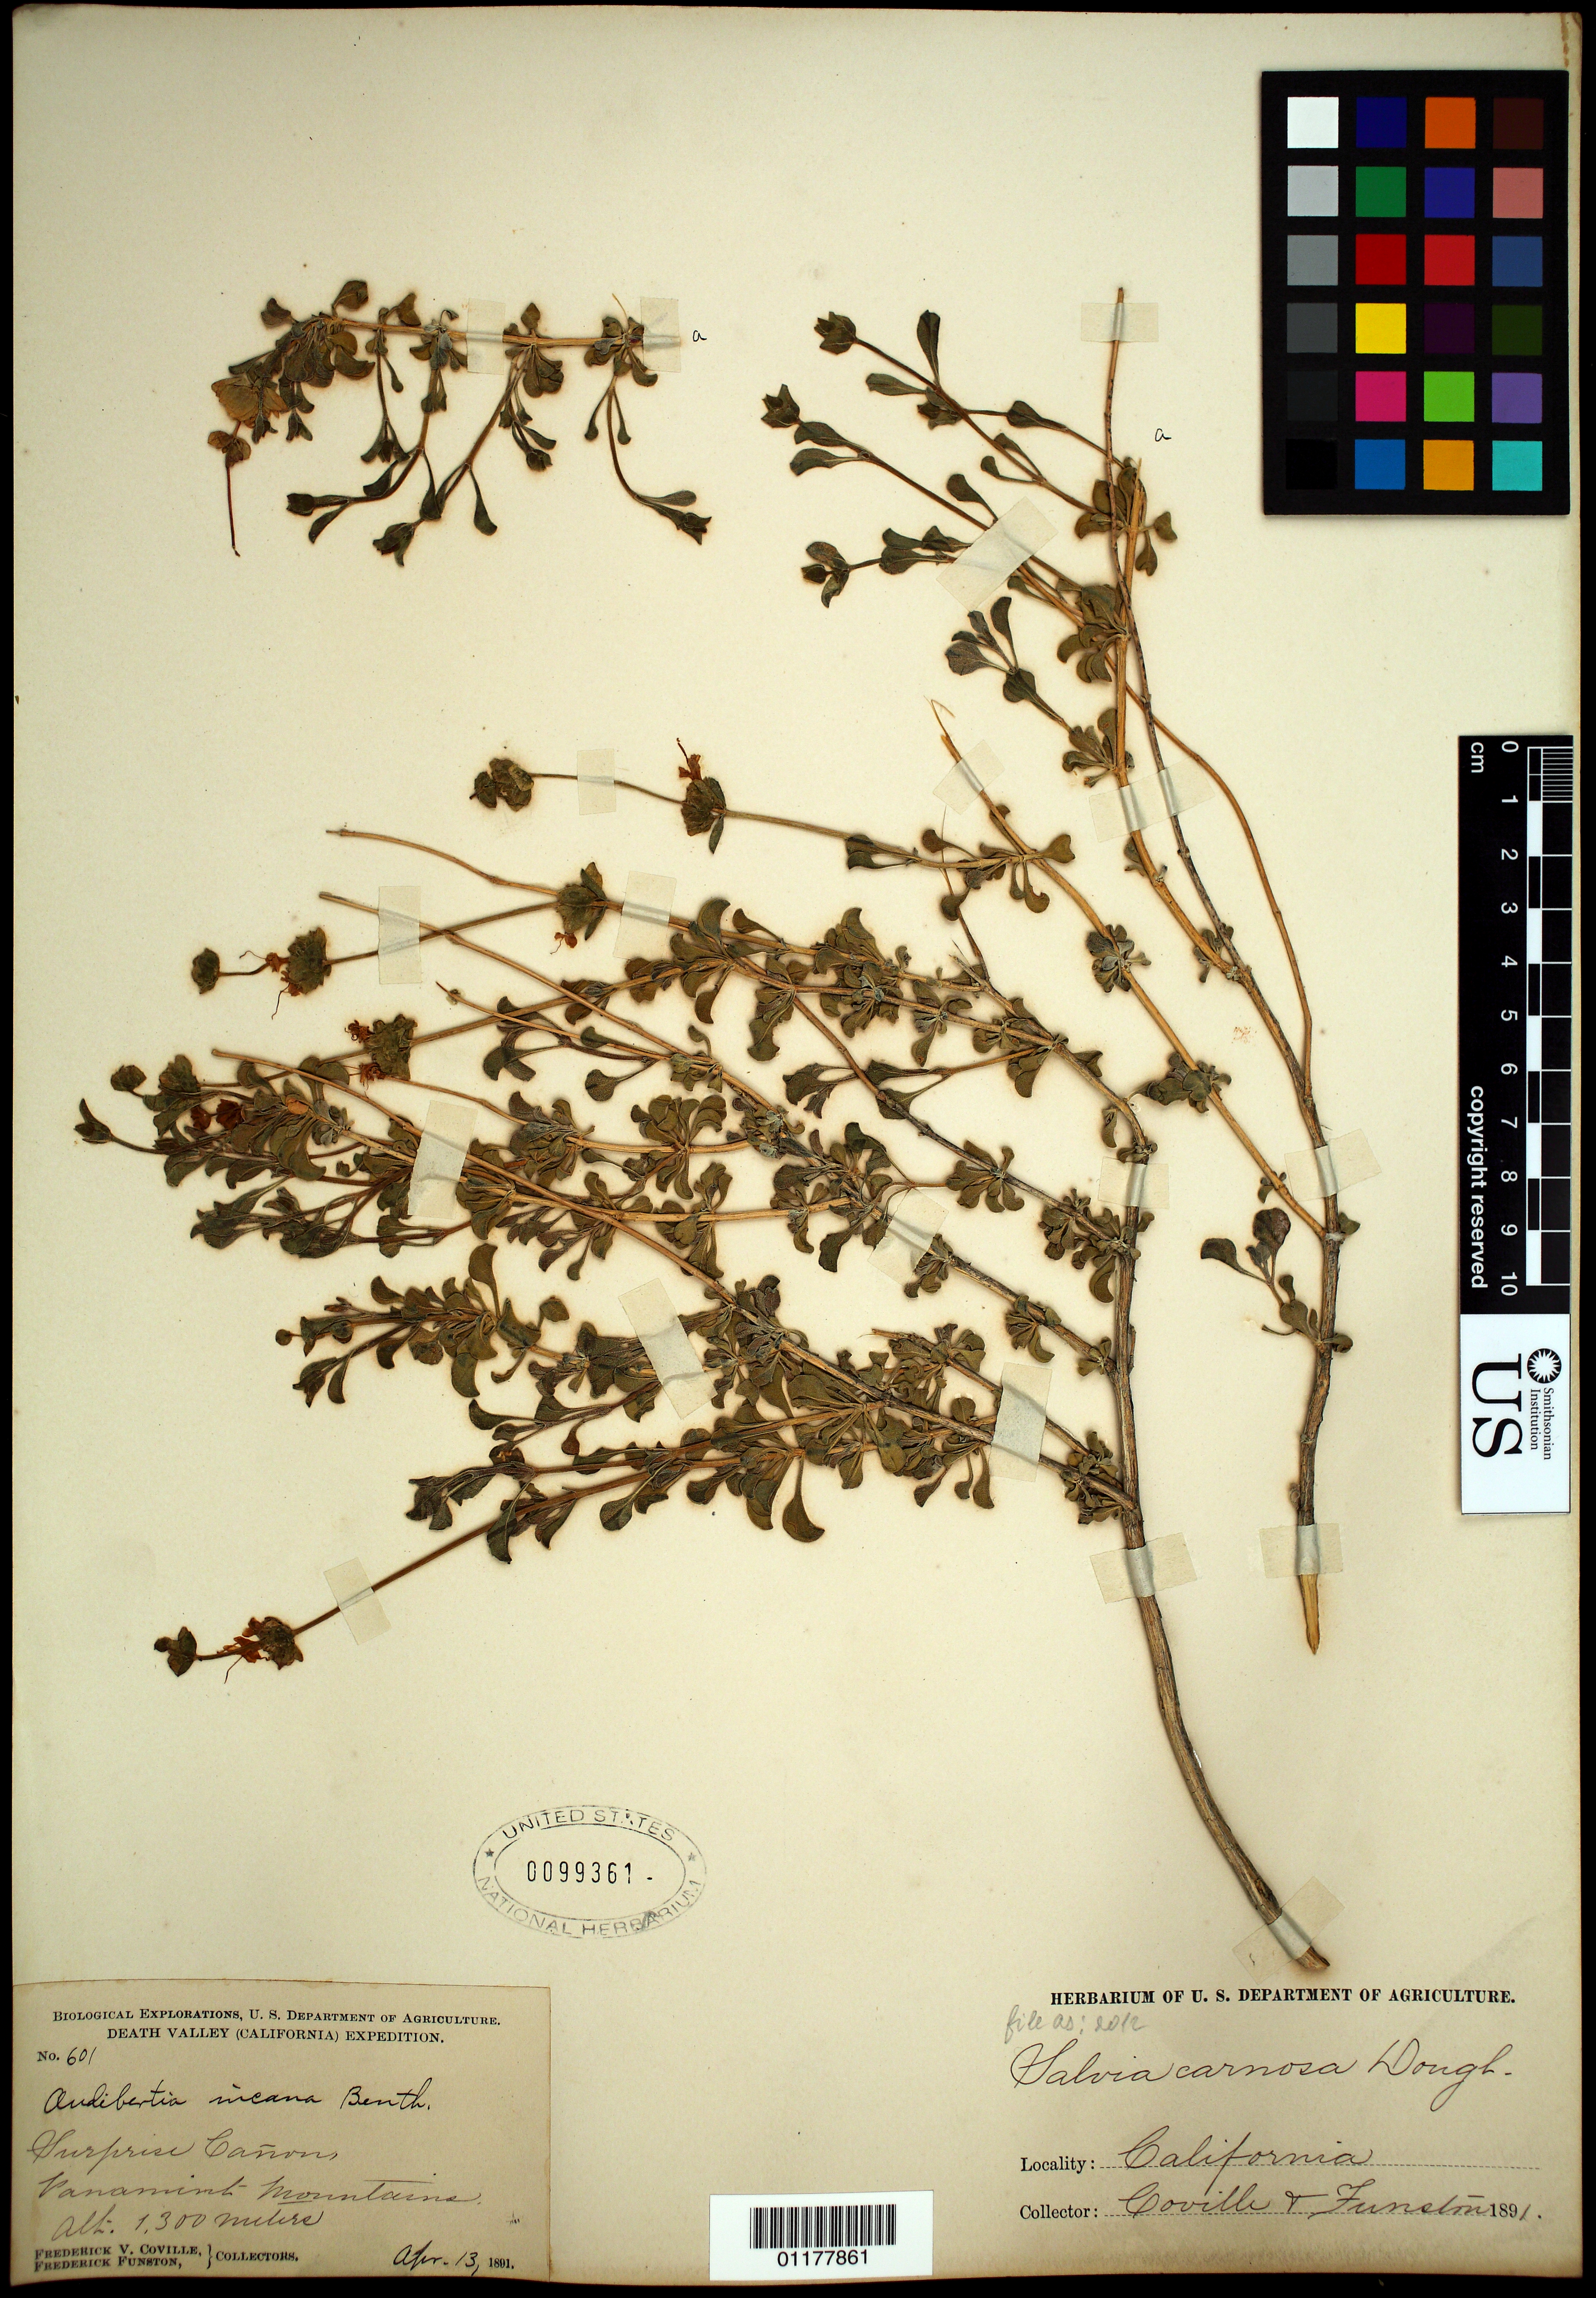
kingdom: Plantae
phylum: Tracheophyta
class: Magnoliopsida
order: Lamiales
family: Lamiaceae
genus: Salvia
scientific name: Salvia carnosa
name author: Douglas ex Greene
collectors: F. V. Coville & F. Funston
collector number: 601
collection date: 1891-04-13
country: United States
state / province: California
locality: Surprise Canyon, Panamint Mountains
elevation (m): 1300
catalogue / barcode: US 99361